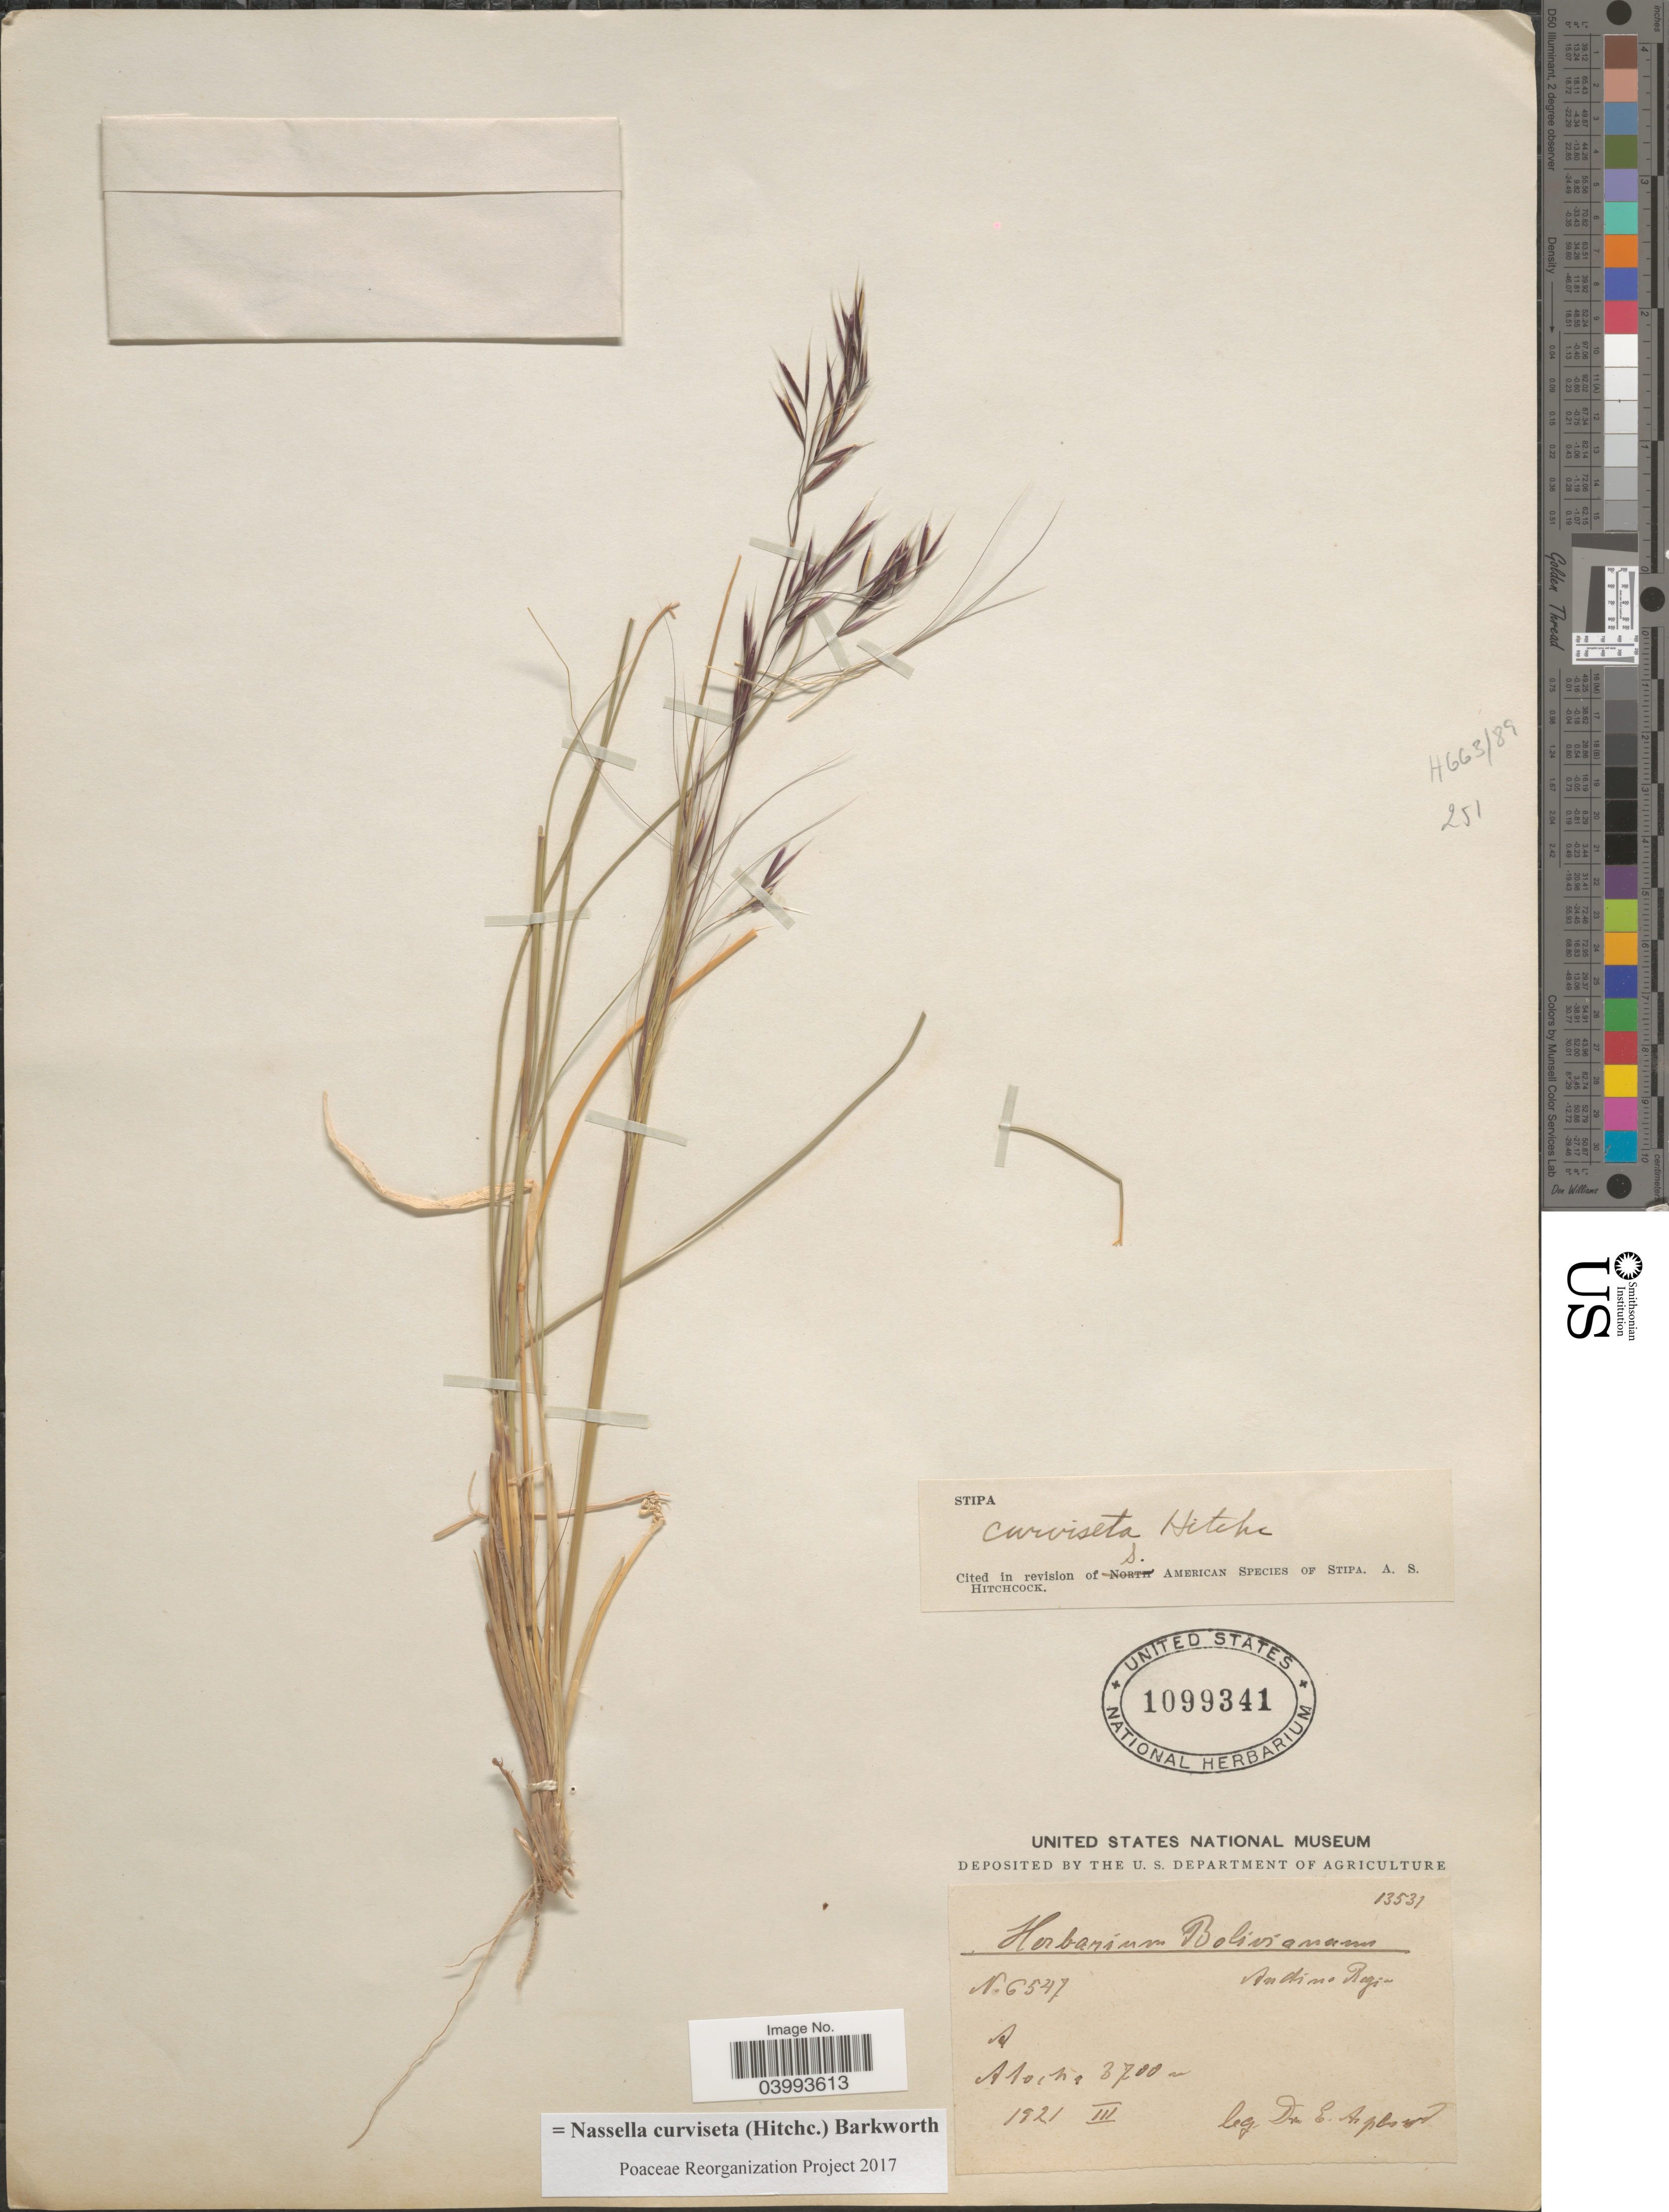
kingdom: Plantae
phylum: Tracheophyta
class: Liliopsida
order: Poales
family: Poaceae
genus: Nassella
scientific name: Nassella curviseta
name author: (Hitchc.) Barkworth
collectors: E. Asplund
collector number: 6547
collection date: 1921-03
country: Bolivia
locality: Andino Regio. Atocha.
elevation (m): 3700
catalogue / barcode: US 1099341